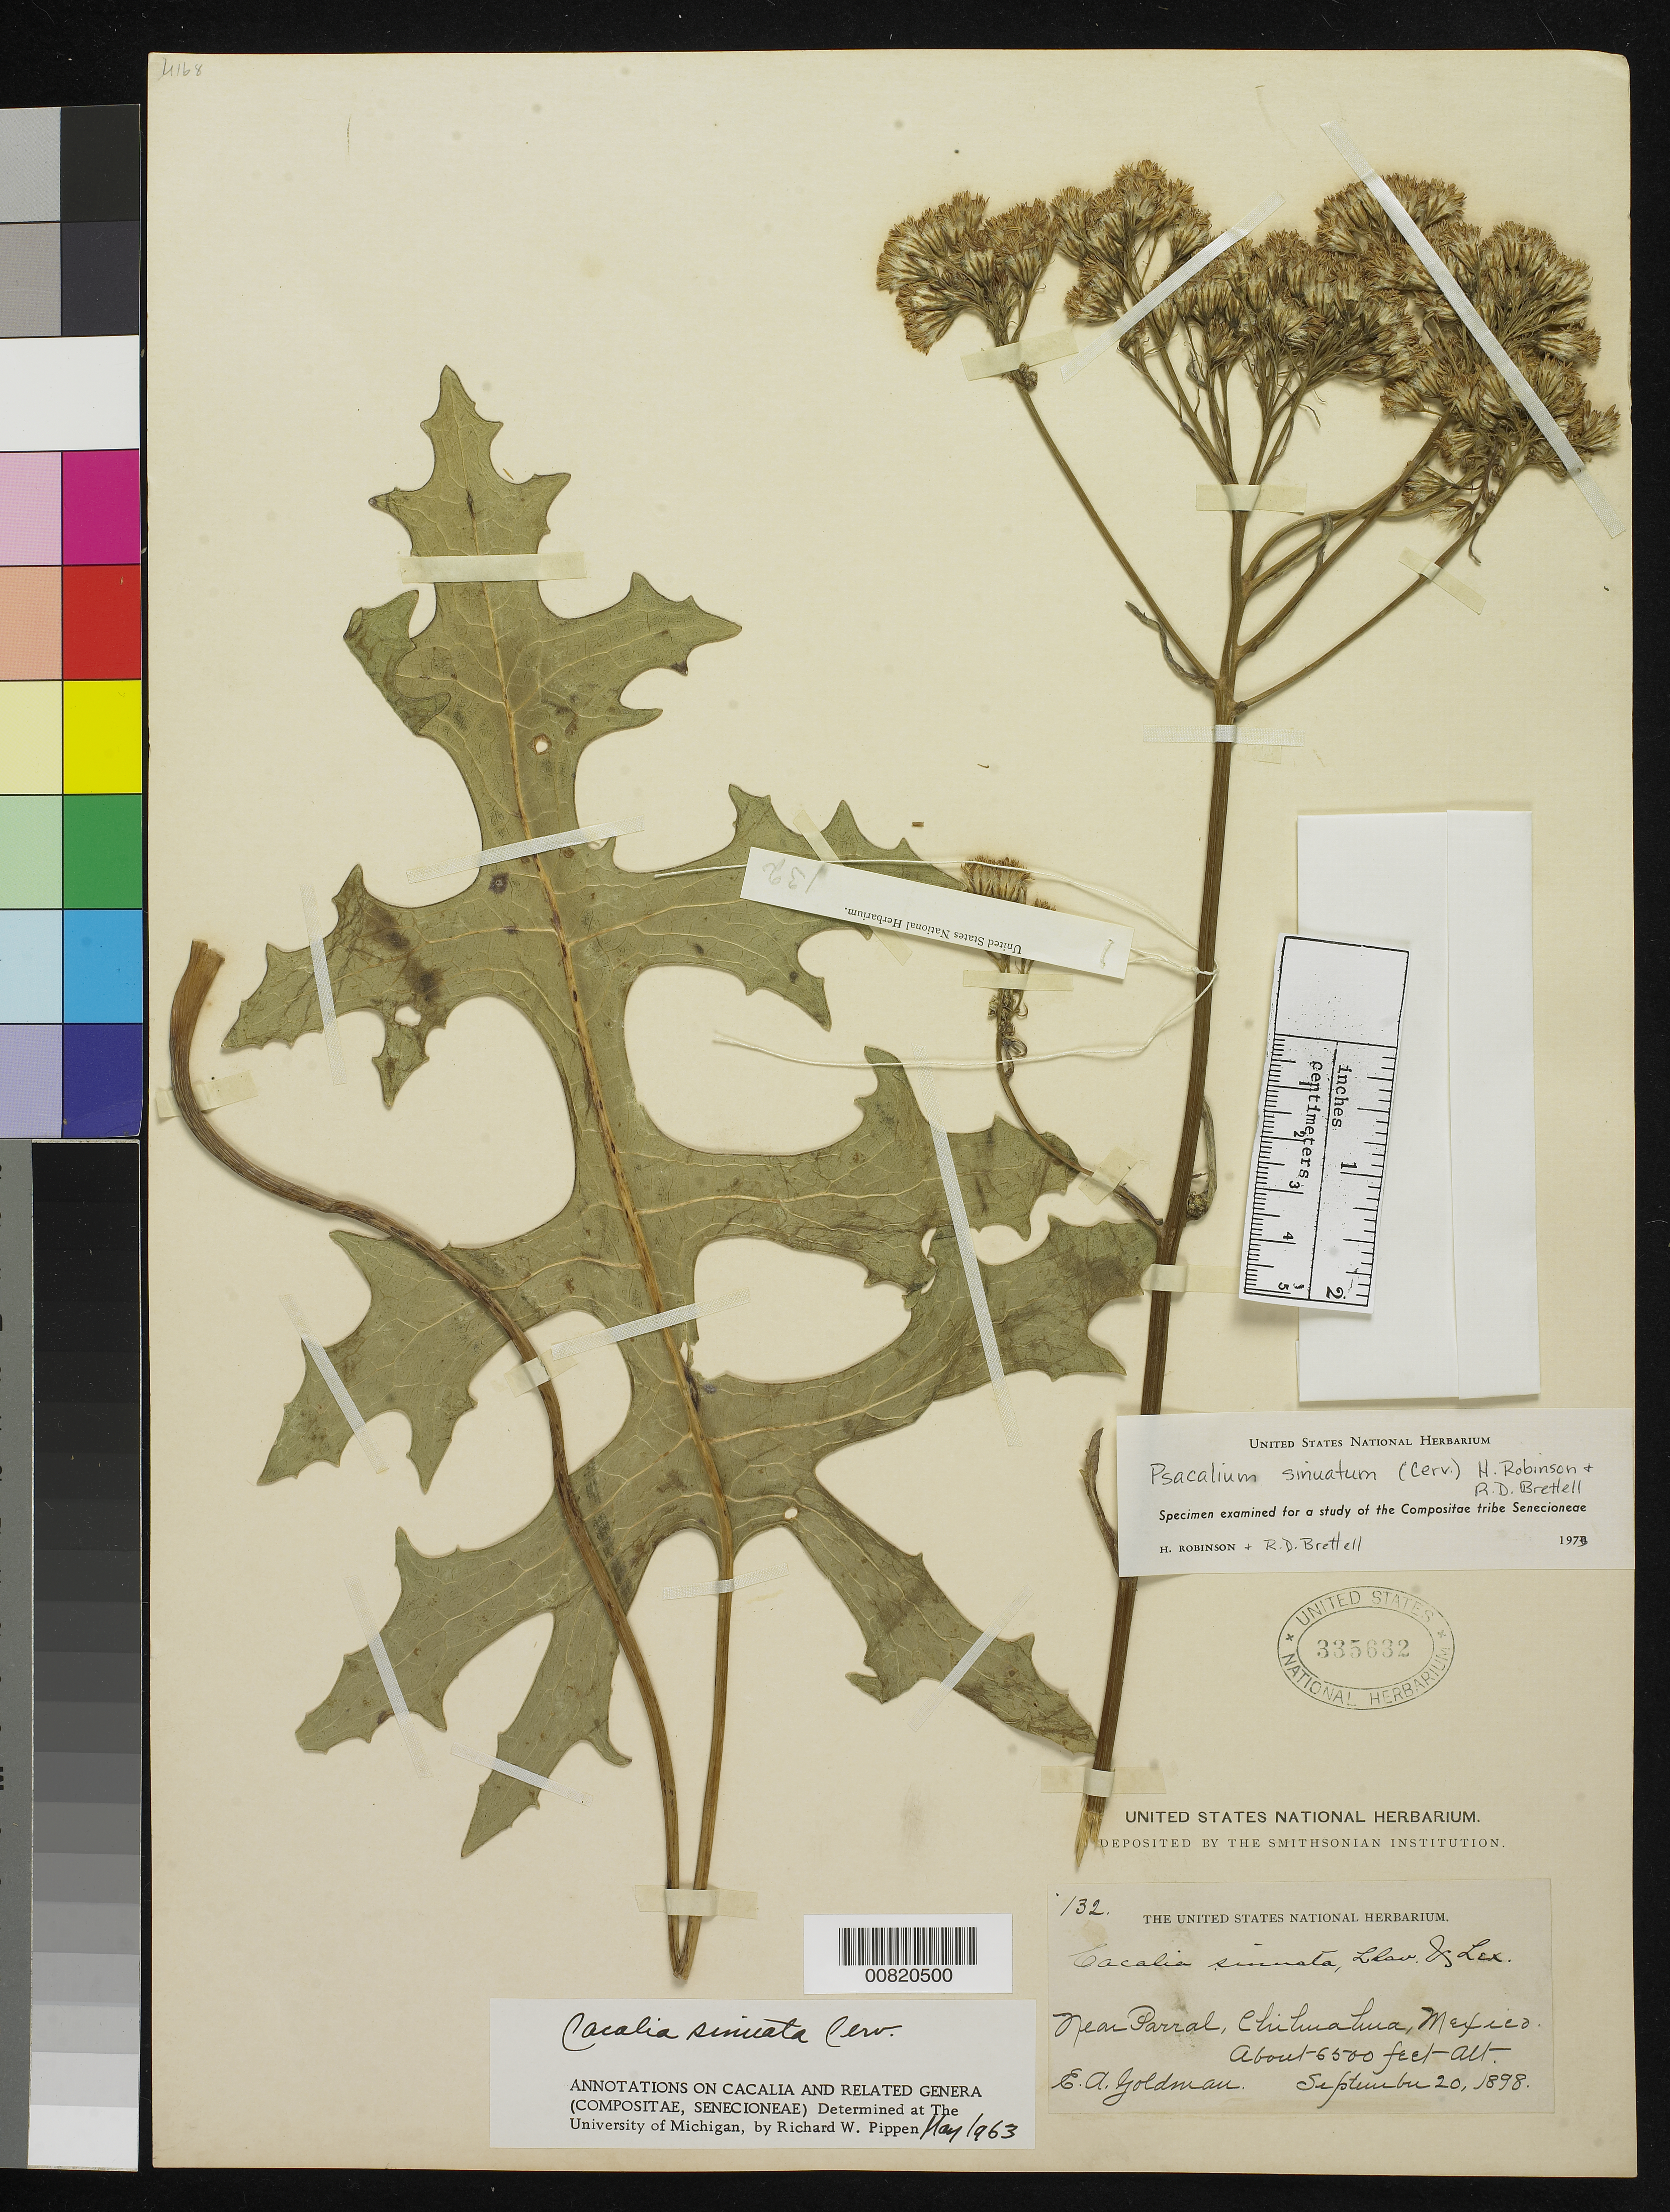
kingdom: Plantae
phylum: Tracheophyta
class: Magnoliopsida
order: Asterales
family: Asteraceae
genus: Psacalium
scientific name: Psacalium sinuatum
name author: (Cerv.) H. Rob. & Brettell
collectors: E. A. Goldman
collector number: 132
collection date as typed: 20 Sep 1898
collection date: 1898-09-20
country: Mexico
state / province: Chihuahua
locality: Near Parral, Chihuahua.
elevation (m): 1981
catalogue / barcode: US 335632